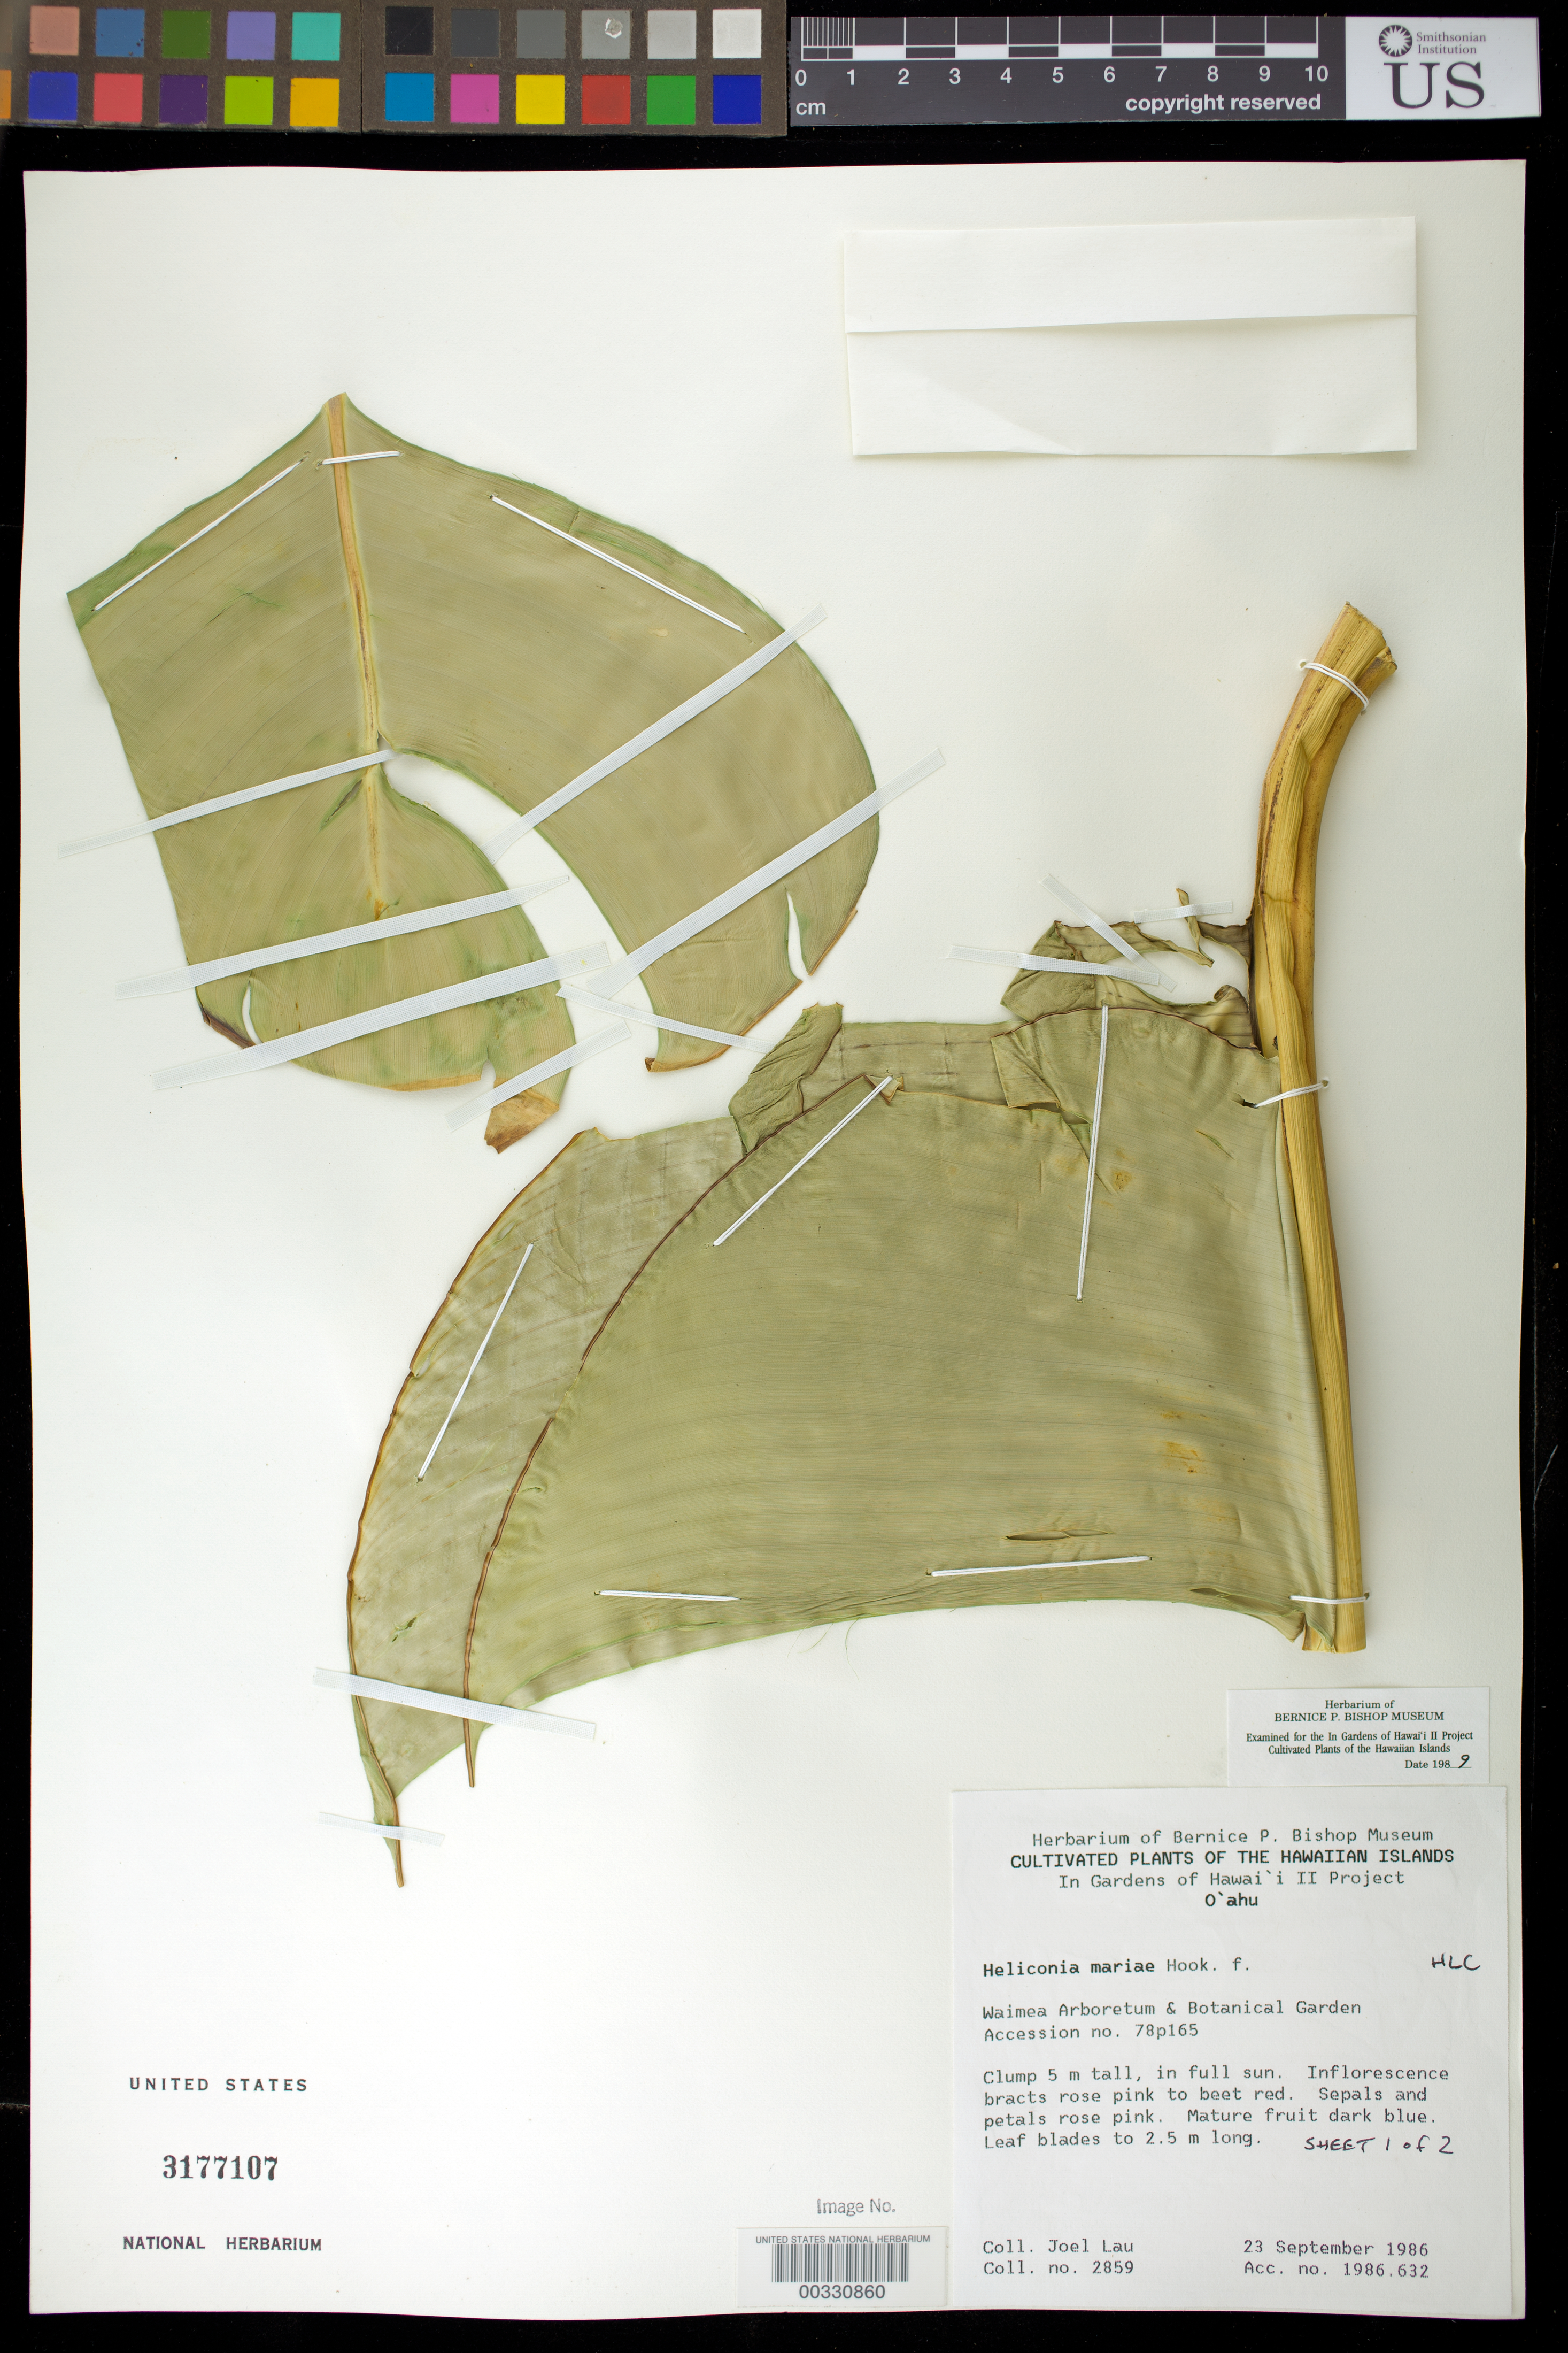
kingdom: Plantae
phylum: Tracheophyta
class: Liliopsida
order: Zingiberales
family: Heliconiaceae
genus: Heliconia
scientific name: Heliconia mariae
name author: Hook. f.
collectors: J. Lau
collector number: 2859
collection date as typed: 23 Sep 1986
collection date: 1986-09-23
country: United States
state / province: Florida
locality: Southern Florida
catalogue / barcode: US 3177107